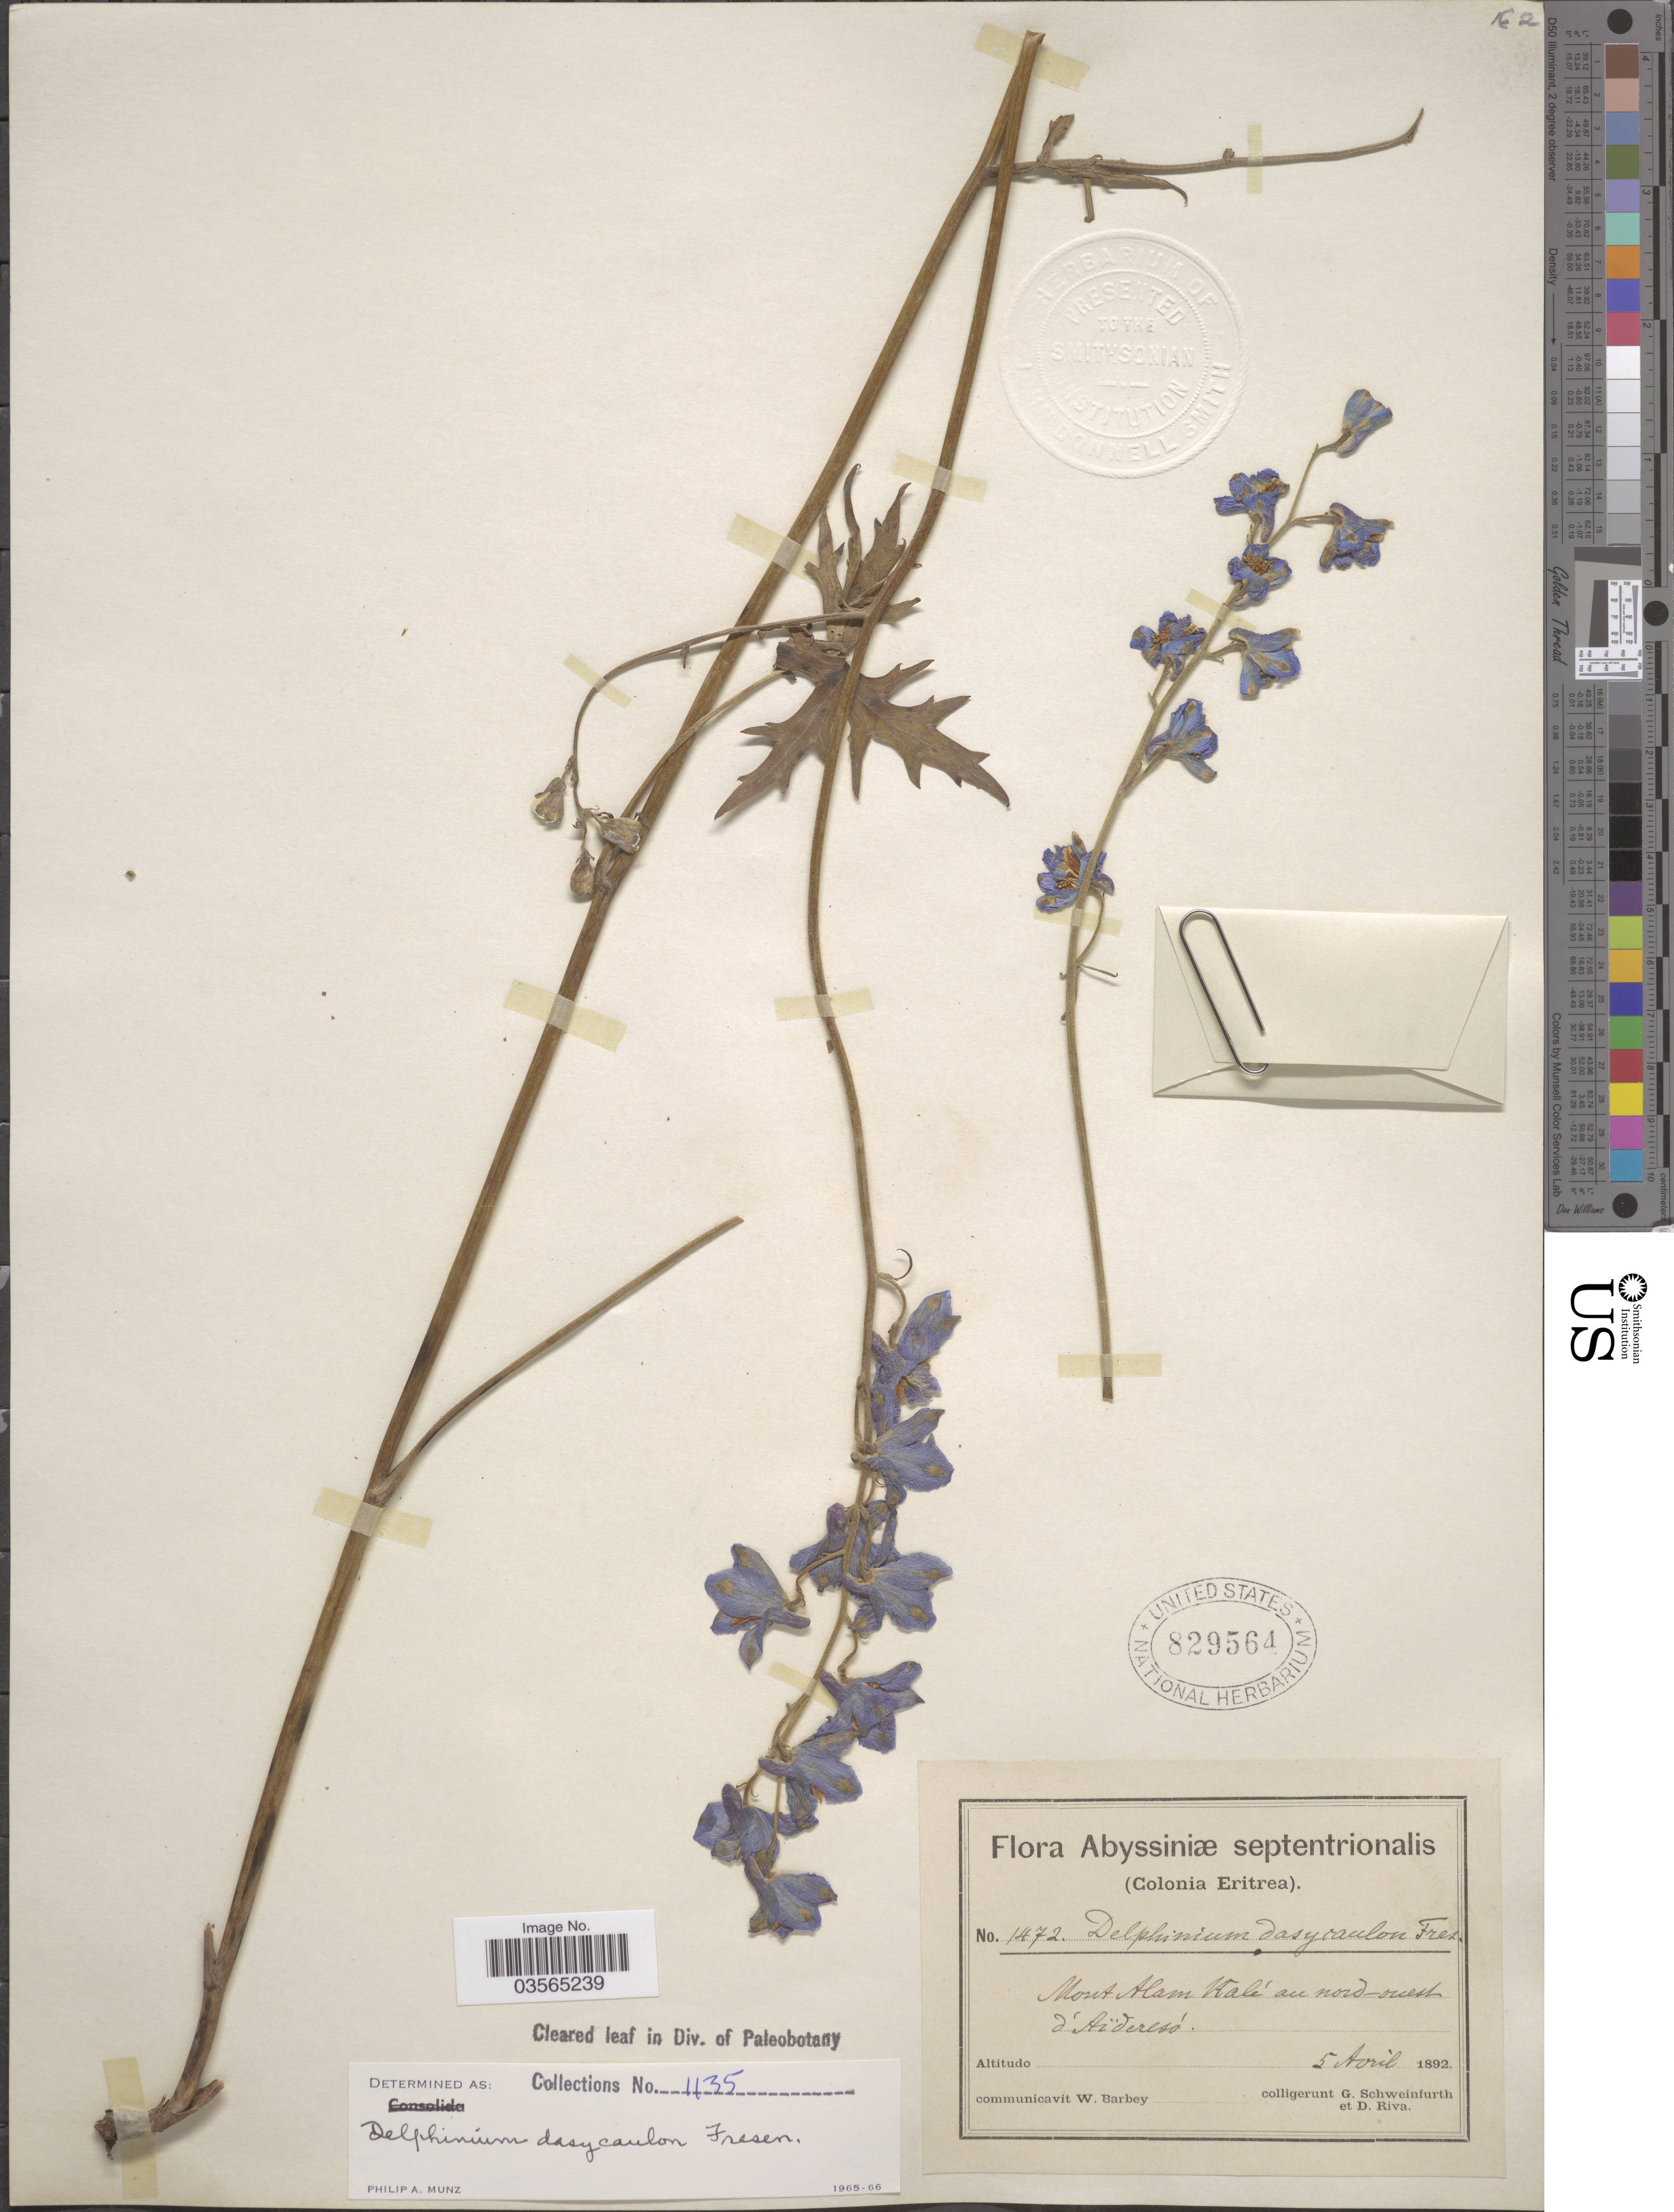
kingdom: Plantae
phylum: Tracheophyta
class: Magnoliopsida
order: Ranunculales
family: Ranunculaceae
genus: Delphinium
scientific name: Delphinium dasycaulon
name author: Fresen.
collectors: G. A. Schweinfurth (herbarium) & D. Riva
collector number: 1472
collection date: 1892-04-05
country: Eritrea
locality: Abyssiniæ septentrionalis. (Colonia Eritrea). Mont Alam Kalé au nord-ouest d'Aïdereso.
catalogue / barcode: US 829564